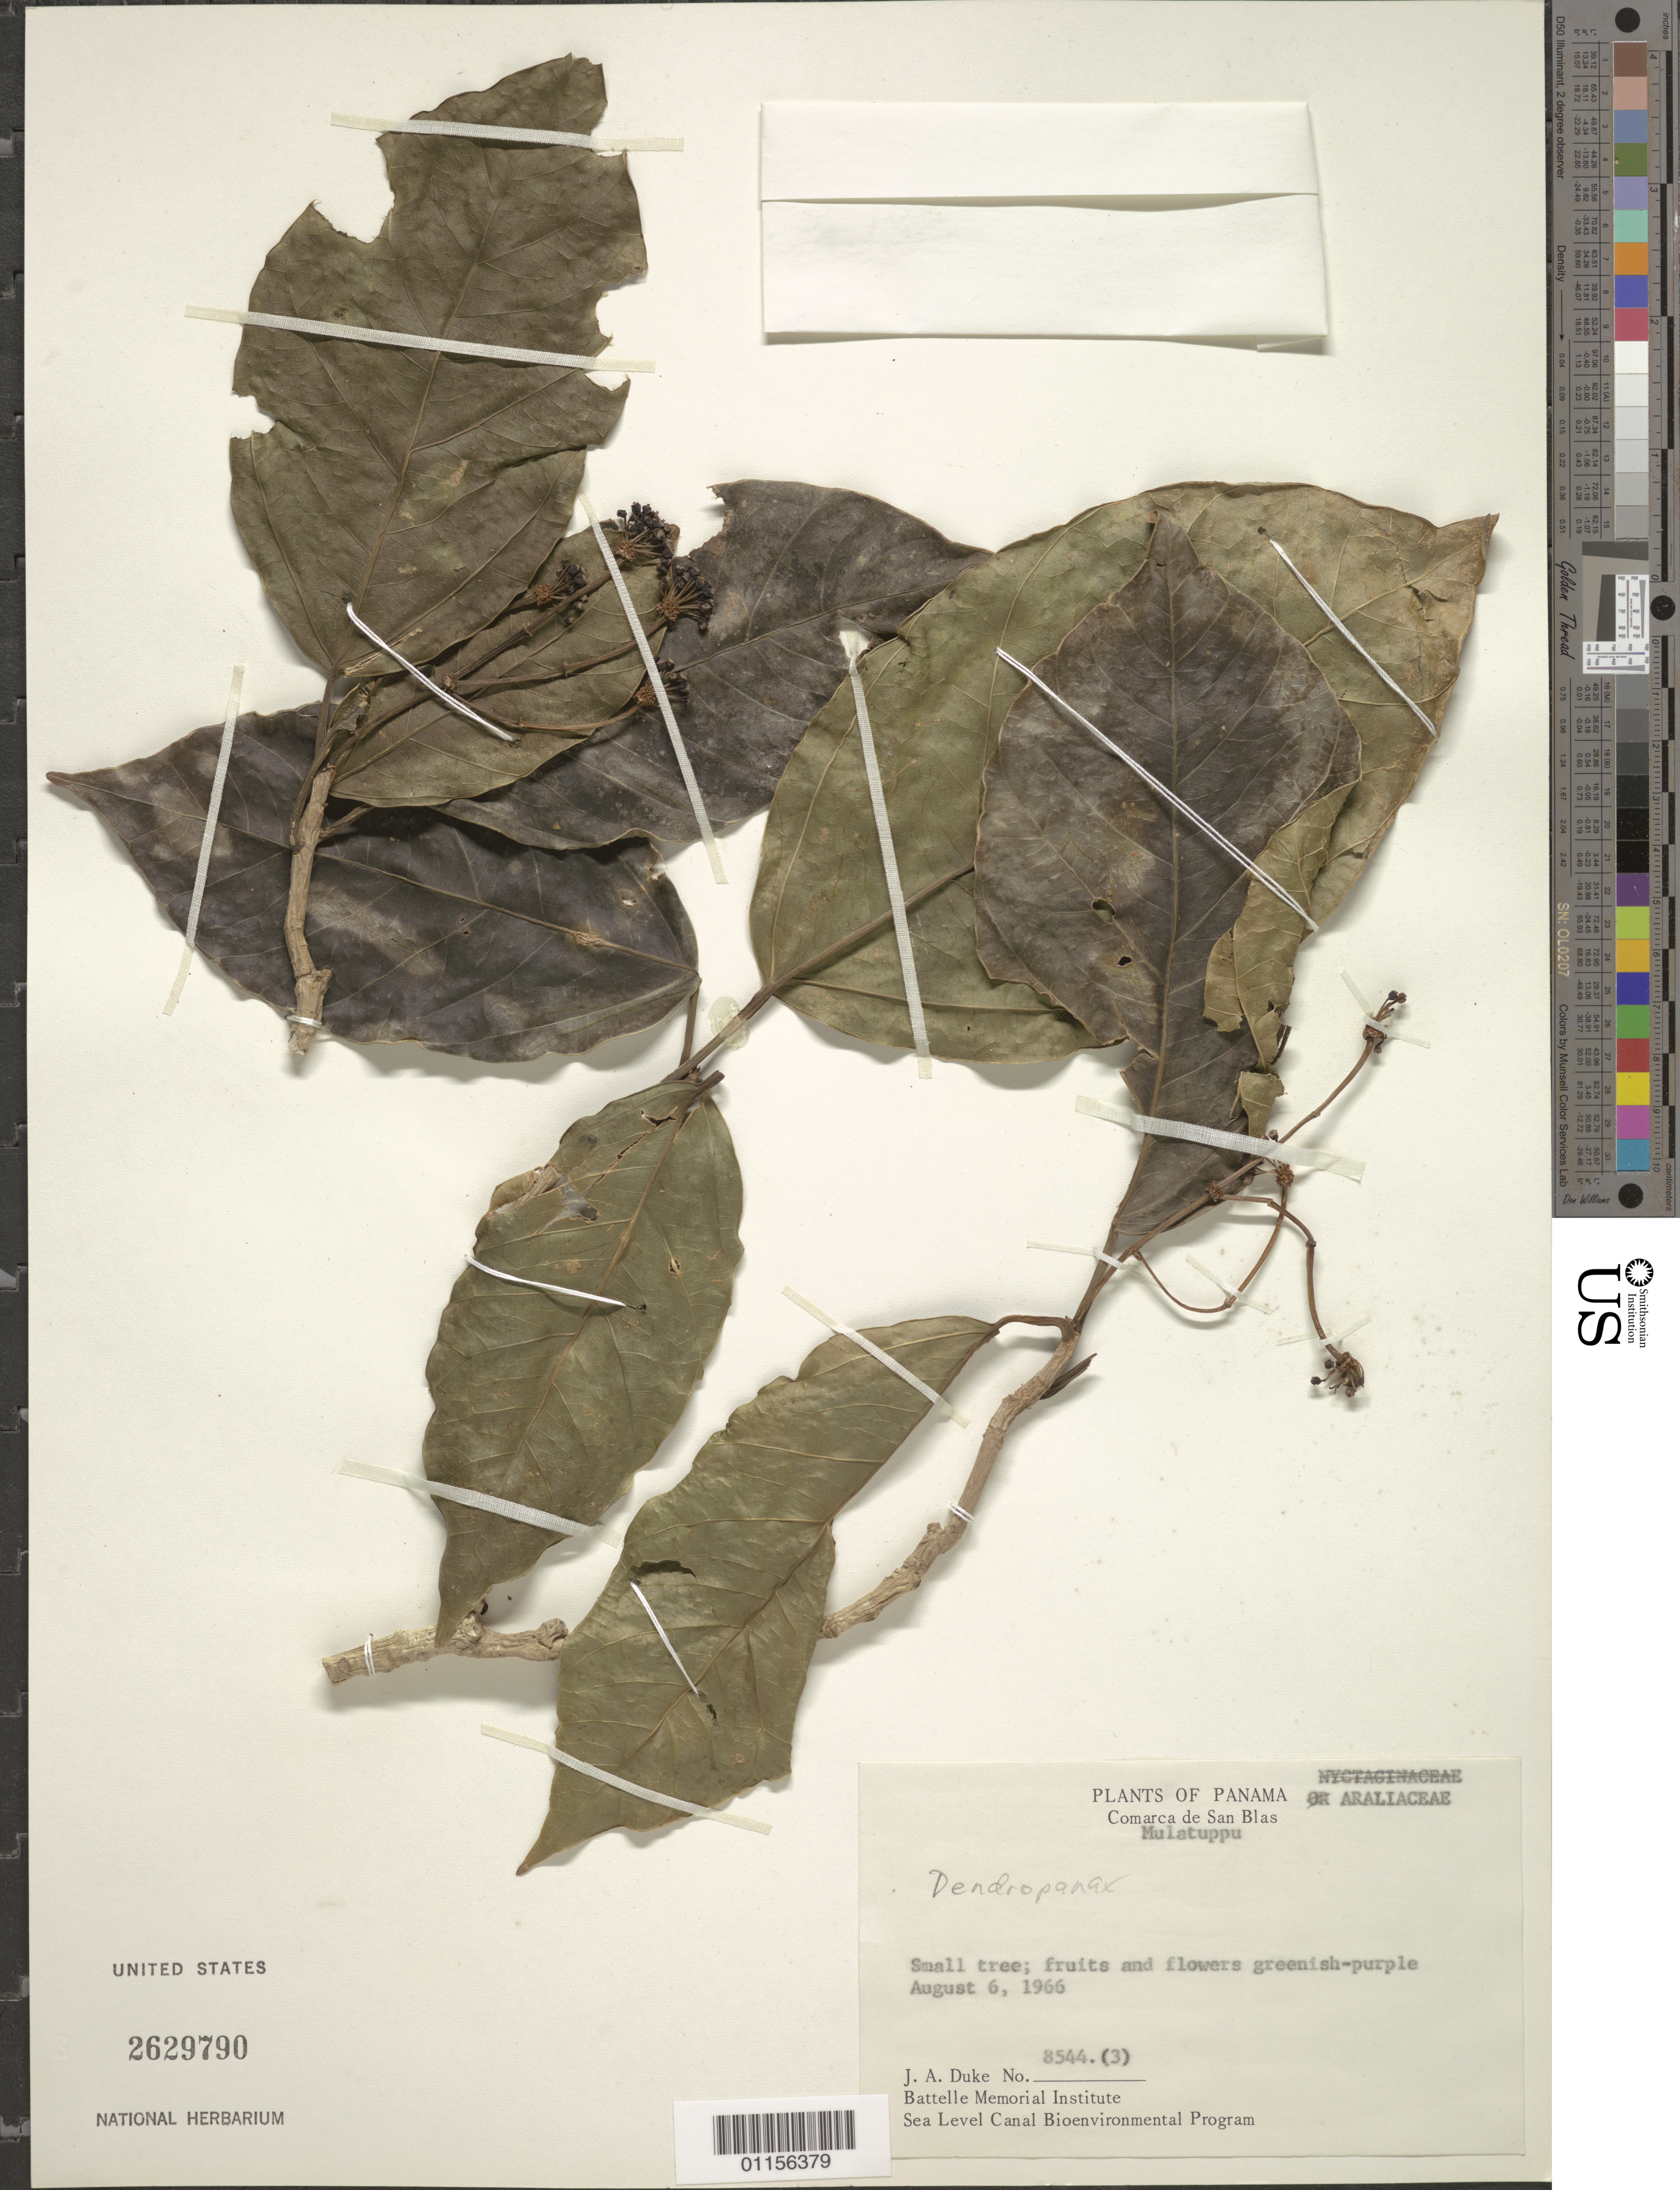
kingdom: Plantae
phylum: Tracheophyta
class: Magnoliopsida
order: Apiales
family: Araliaceae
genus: Dendropanax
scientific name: Dendropanax sp.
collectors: J. A. Duke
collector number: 8544 (3)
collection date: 1966-08-06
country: Panama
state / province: Kuna Yala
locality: Mulatuppu.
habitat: Small tree.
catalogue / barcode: US 2629790